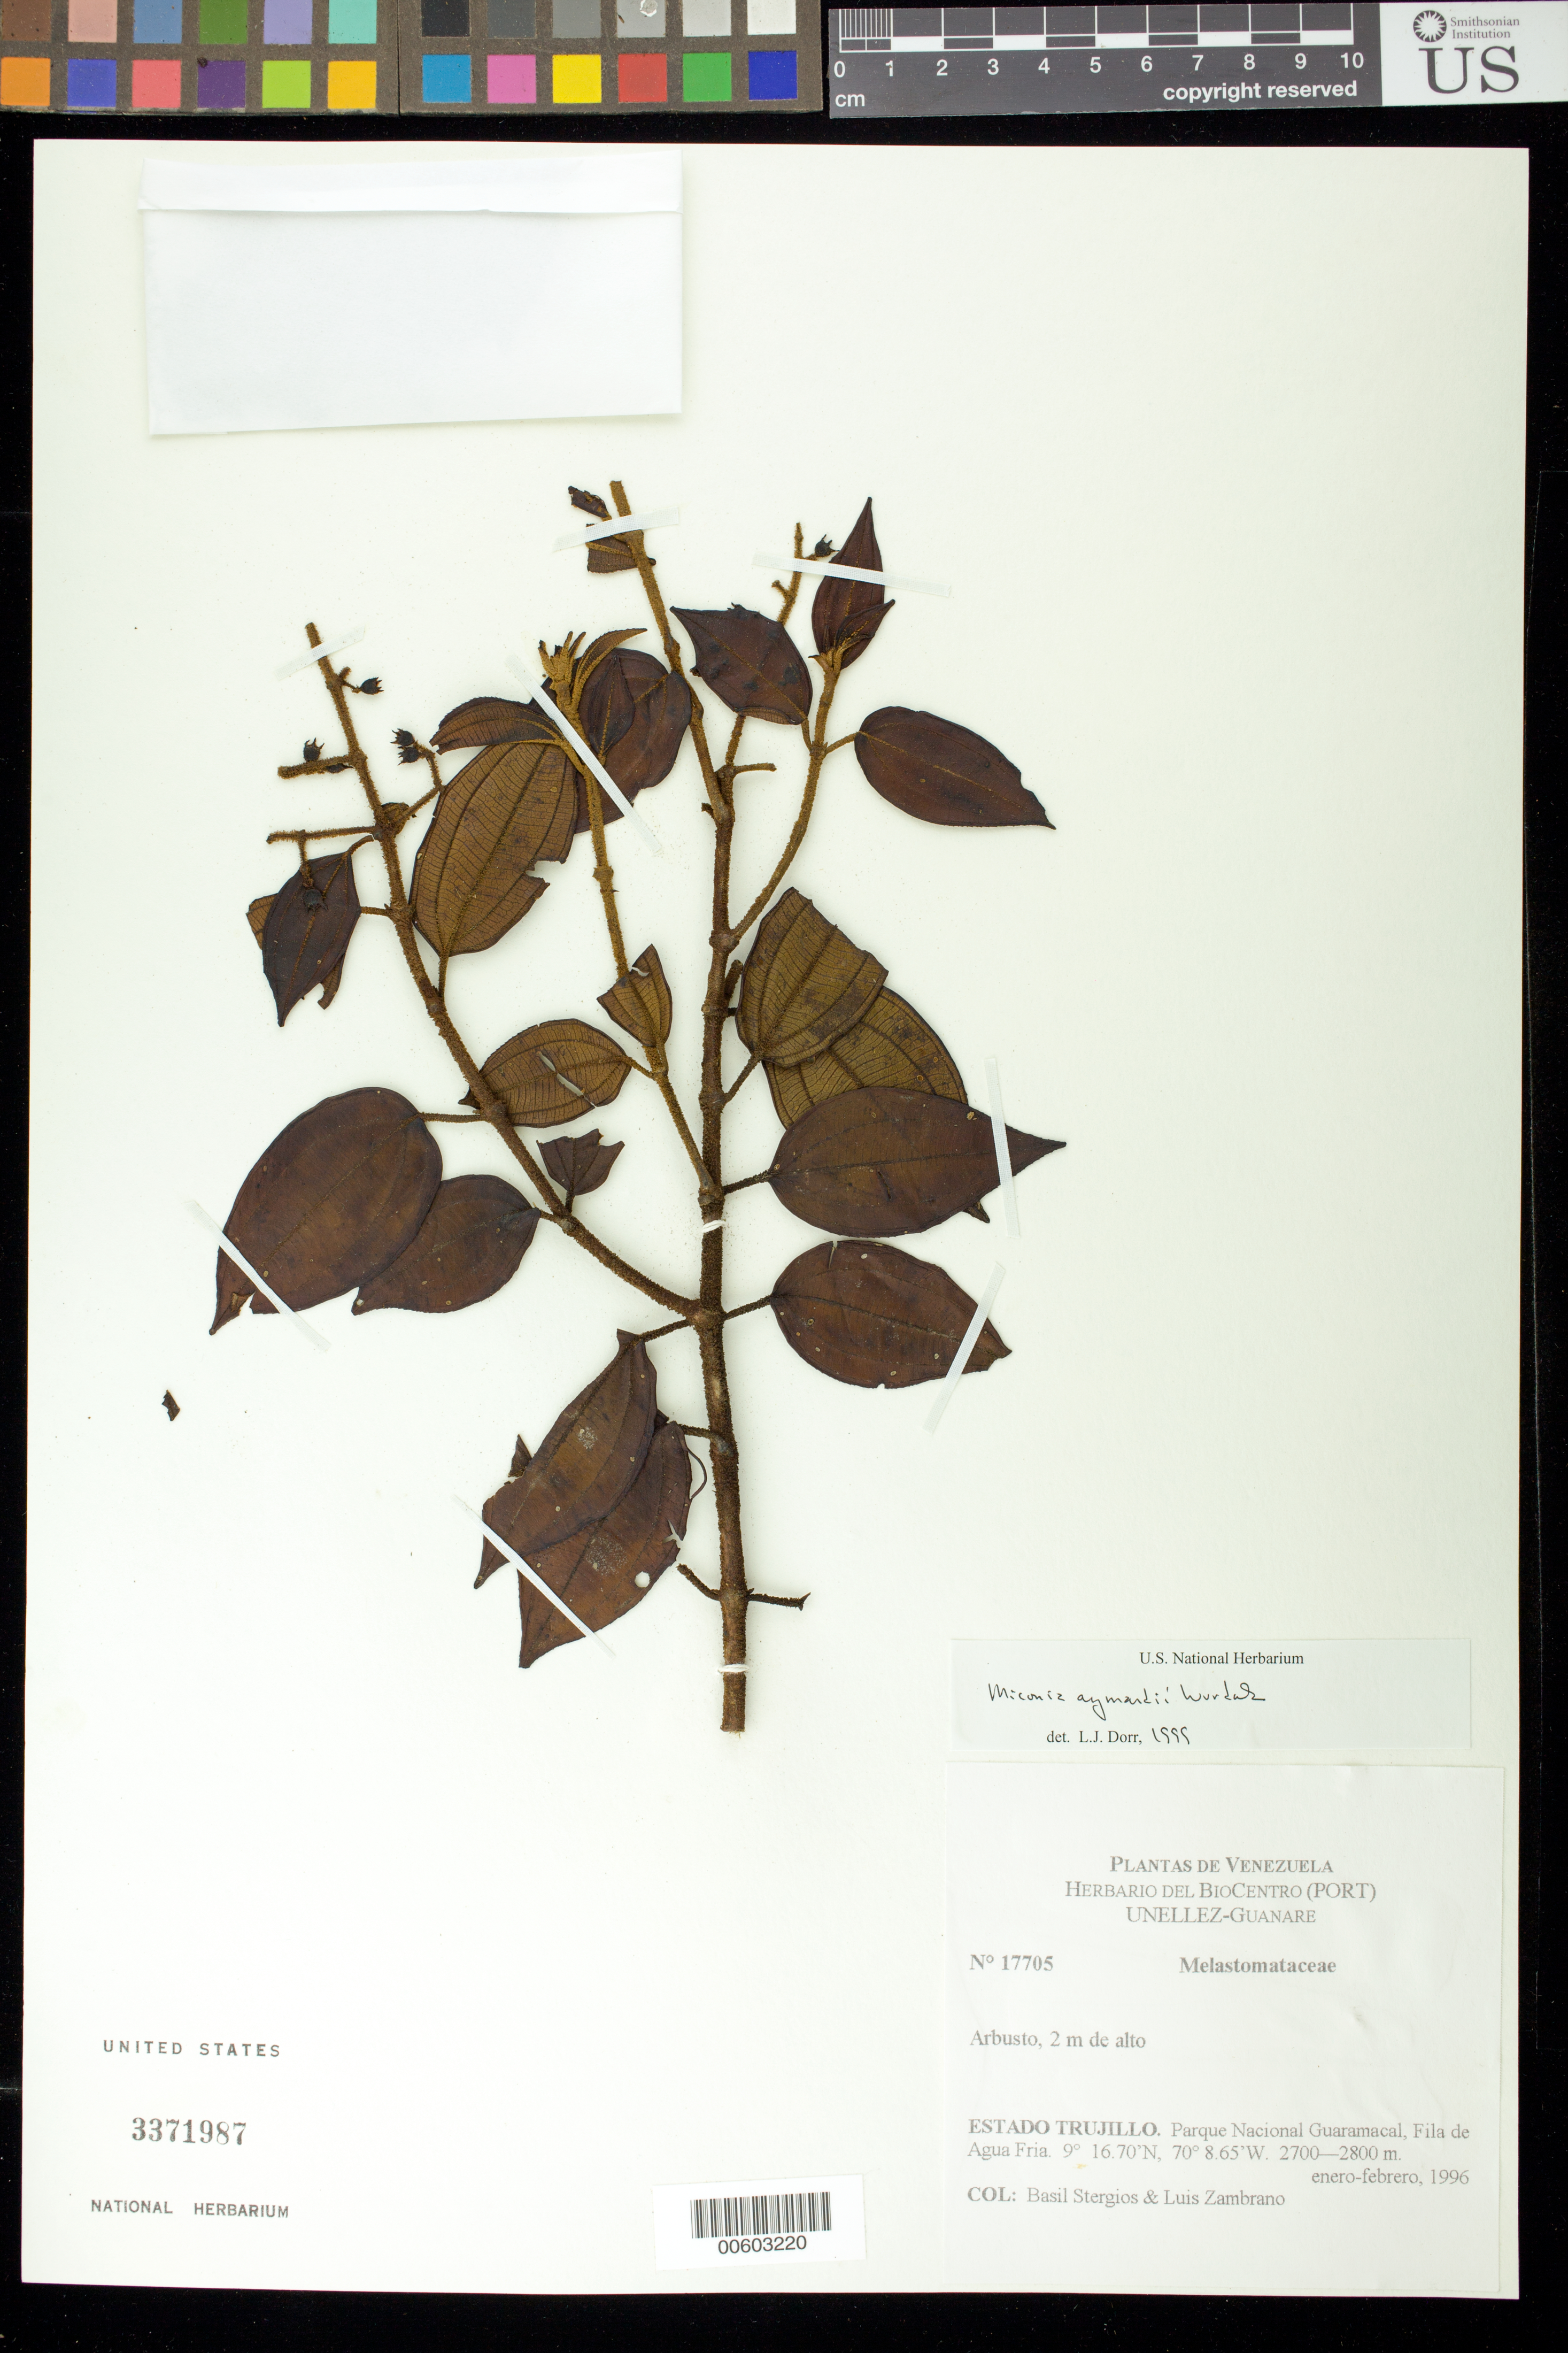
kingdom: Plantae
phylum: Tracheophyta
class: Magnoliopsida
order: Myrtales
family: Melastomataceae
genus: Miconia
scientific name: Miconia aymardii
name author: Wurdack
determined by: Dorr, L. J., (BOT), Smithsonian Institution - National Museum of Natural History (UNITED STATES)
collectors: B. G. Stergios & L. Zambrano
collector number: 17705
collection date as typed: Jan 1996 to -- Feb 1996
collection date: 1996-01/1996-02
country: Venezuela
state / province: Trujillo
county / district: Boconó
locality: Parque Nacional Guaramacal, Fila de Agua Fria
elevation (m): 2700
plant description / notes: PORT, US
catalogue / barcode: US 3371987